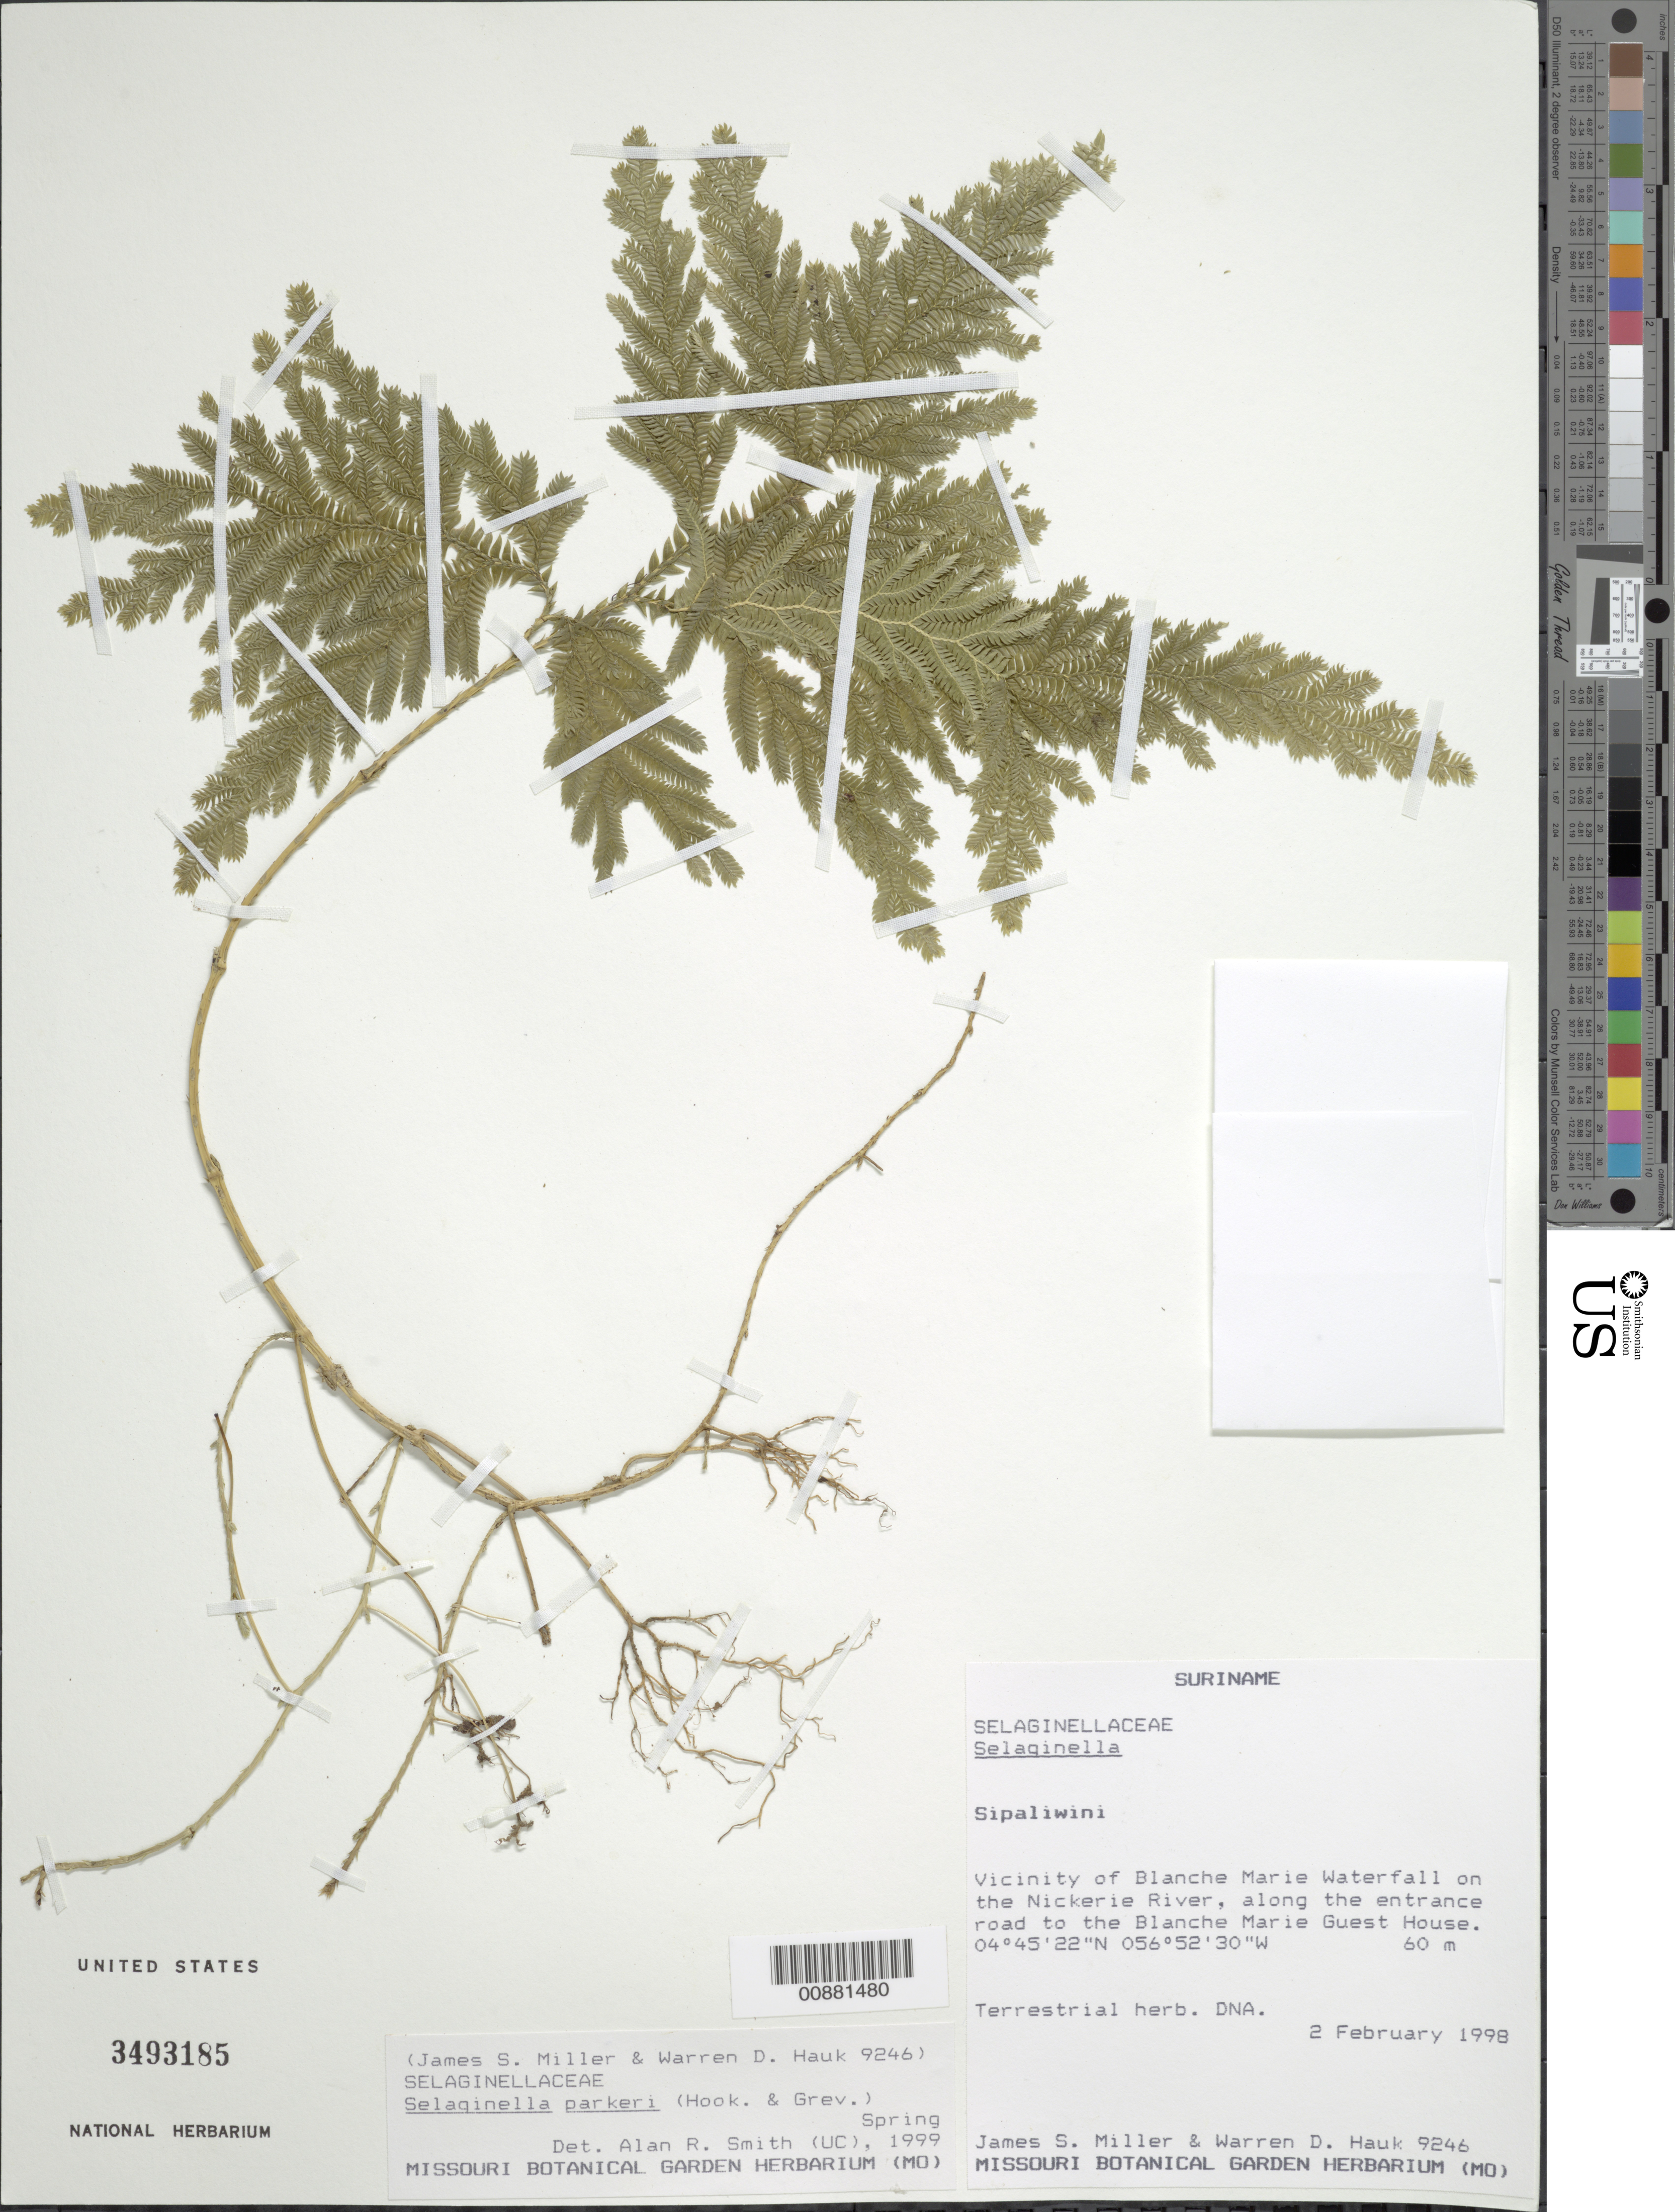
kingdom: Plantae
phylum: Tracheophyta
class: Lycopodiopsida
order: Selaginellales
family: Selaginellaceae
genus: Selaginella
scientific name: Selaginella parkeri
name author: (Hook. & Grev.) Spring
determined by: Smith, Alan R., (UC)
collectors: J. S. Miller & W. Hauk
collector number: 9246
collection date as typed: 2-Feb-98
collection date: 1998-02-02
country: Suriname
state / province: Sipaliwini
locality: Blanche Marie falls, vic., on Nickerie R., along the entrance road to Blanche Marie Guest House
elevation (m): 60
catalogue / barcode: US 3493185